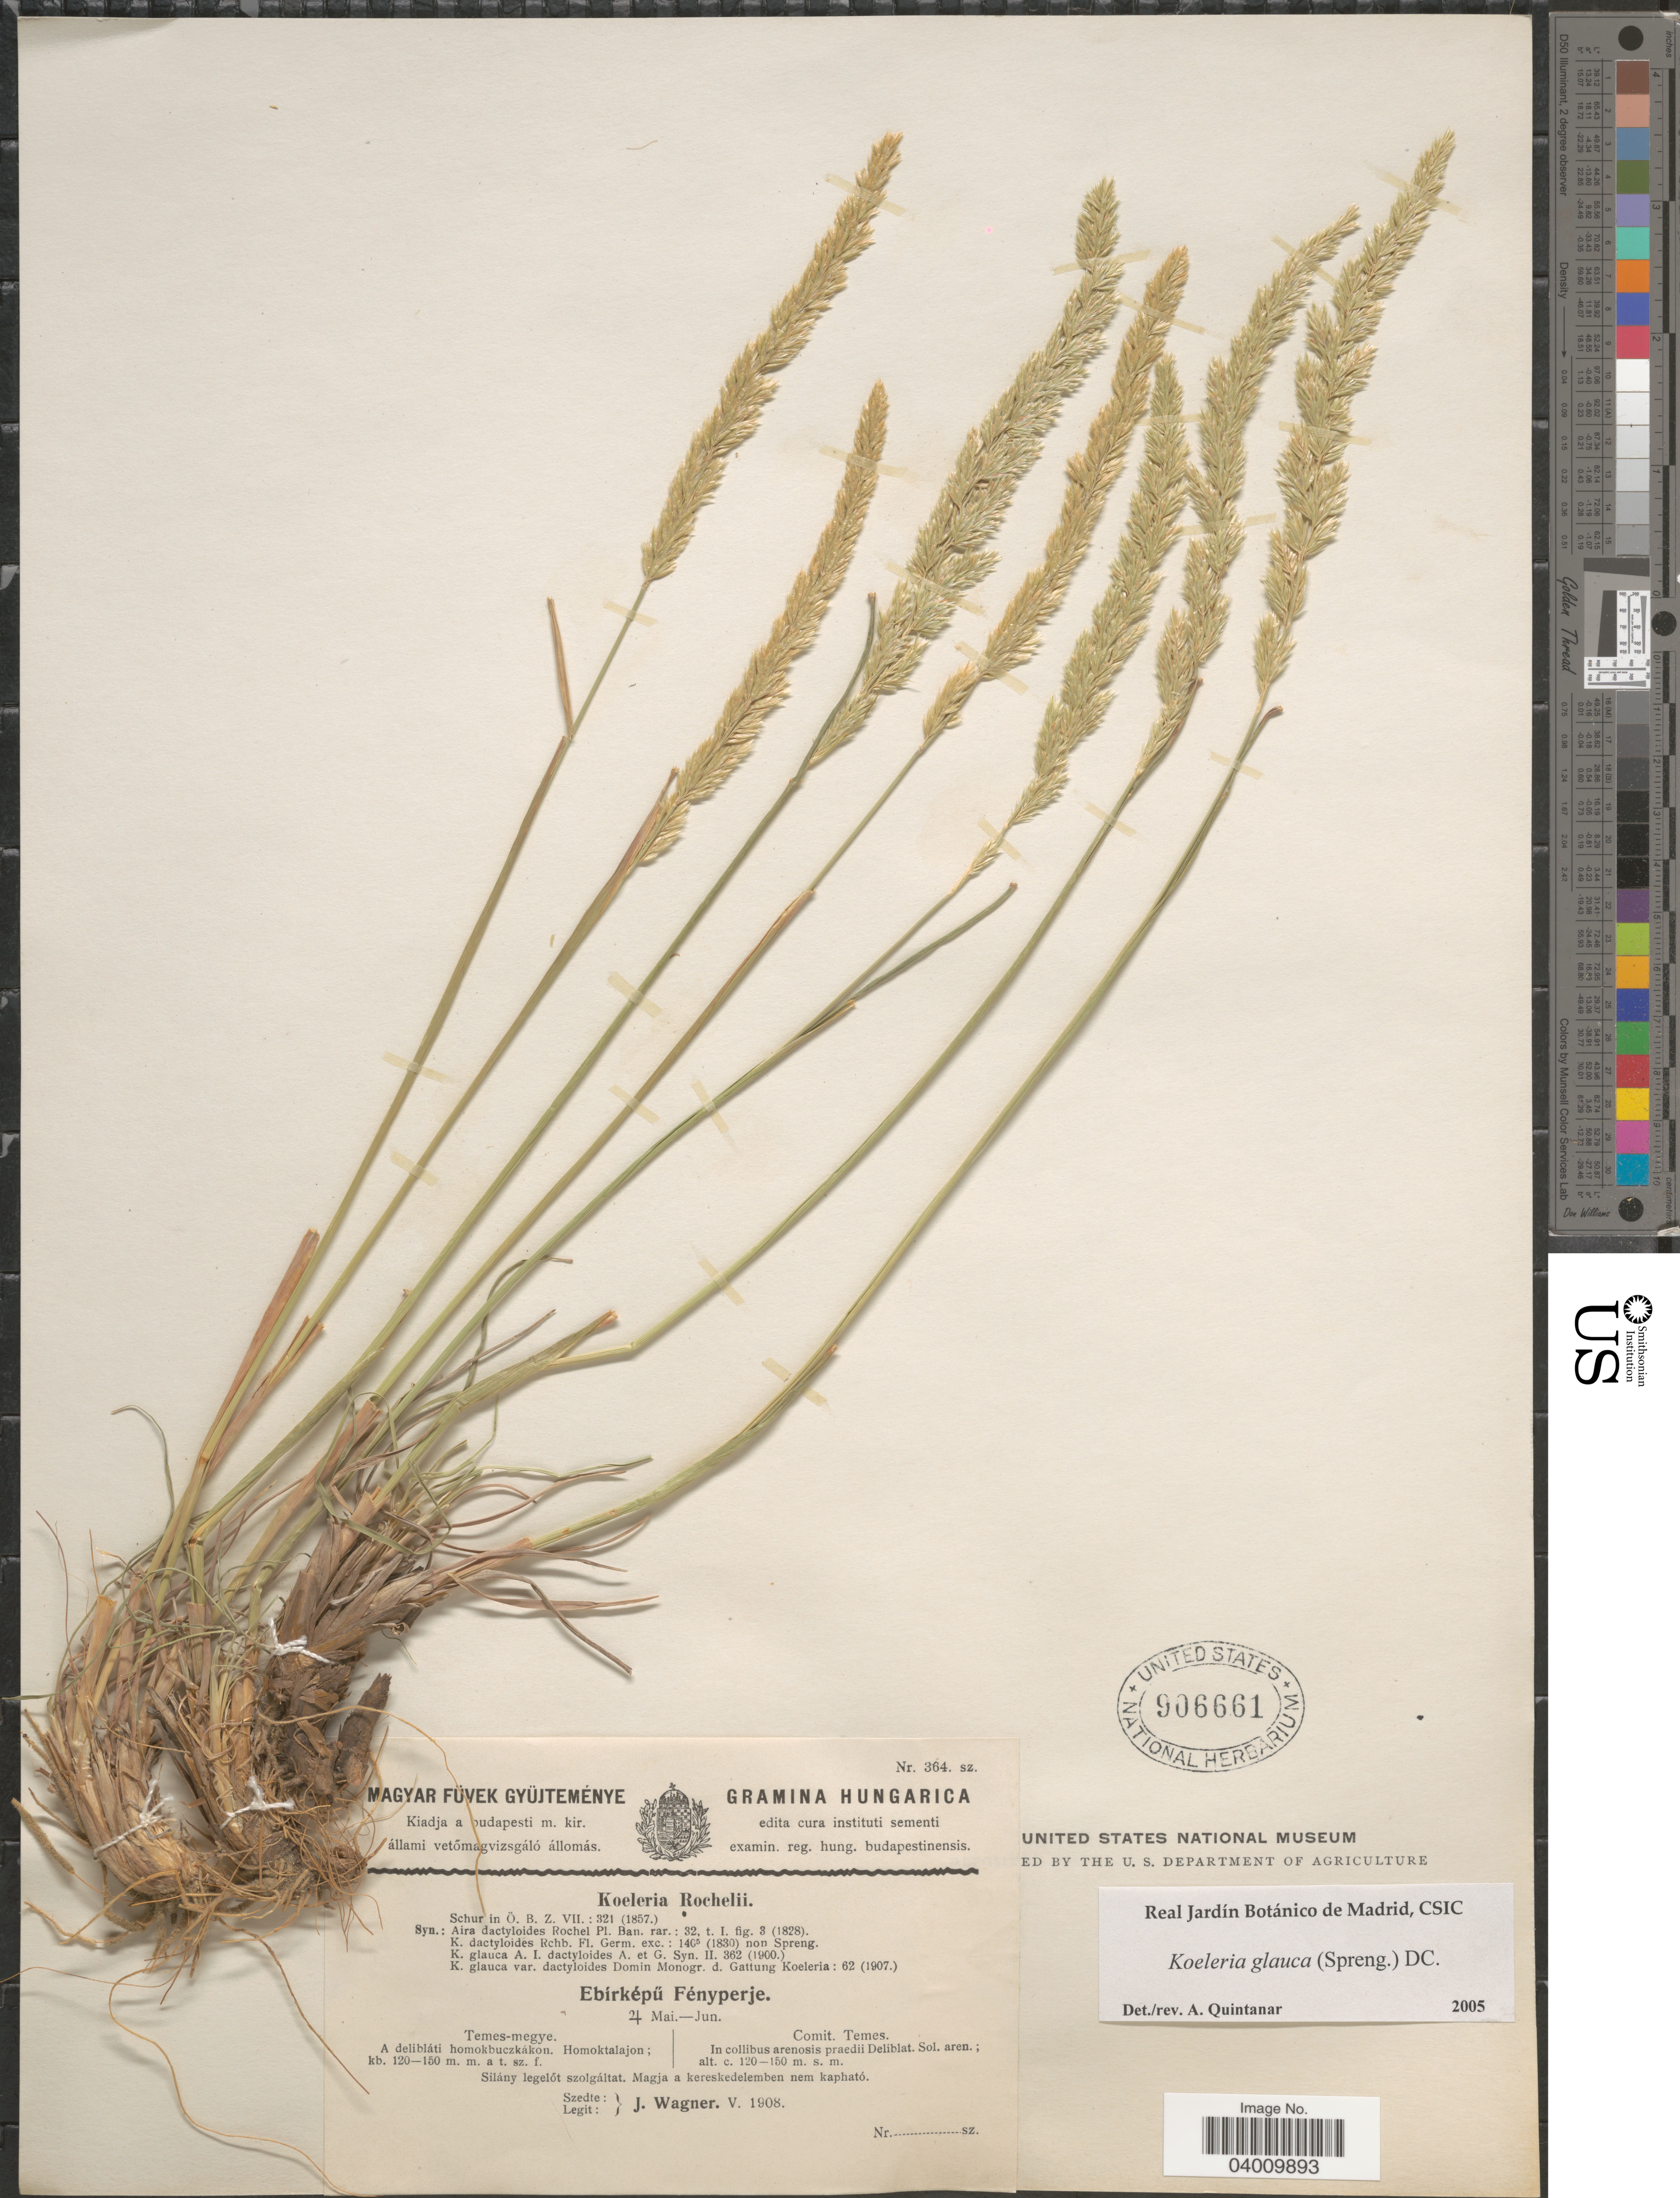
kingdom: Plantae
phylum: Tracheophyta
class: Liliopsida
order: Poales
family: Poaceae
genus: Koeleria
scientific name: Koeleria glauca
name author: (Spreng.) DC.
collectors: J. Wagner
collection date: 1908-05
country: Hungary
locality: Hungarica. Comit. Temes. In collibus arenosis praedii Deliblat. Sol. aren.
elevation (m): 120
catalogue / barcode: US 906661